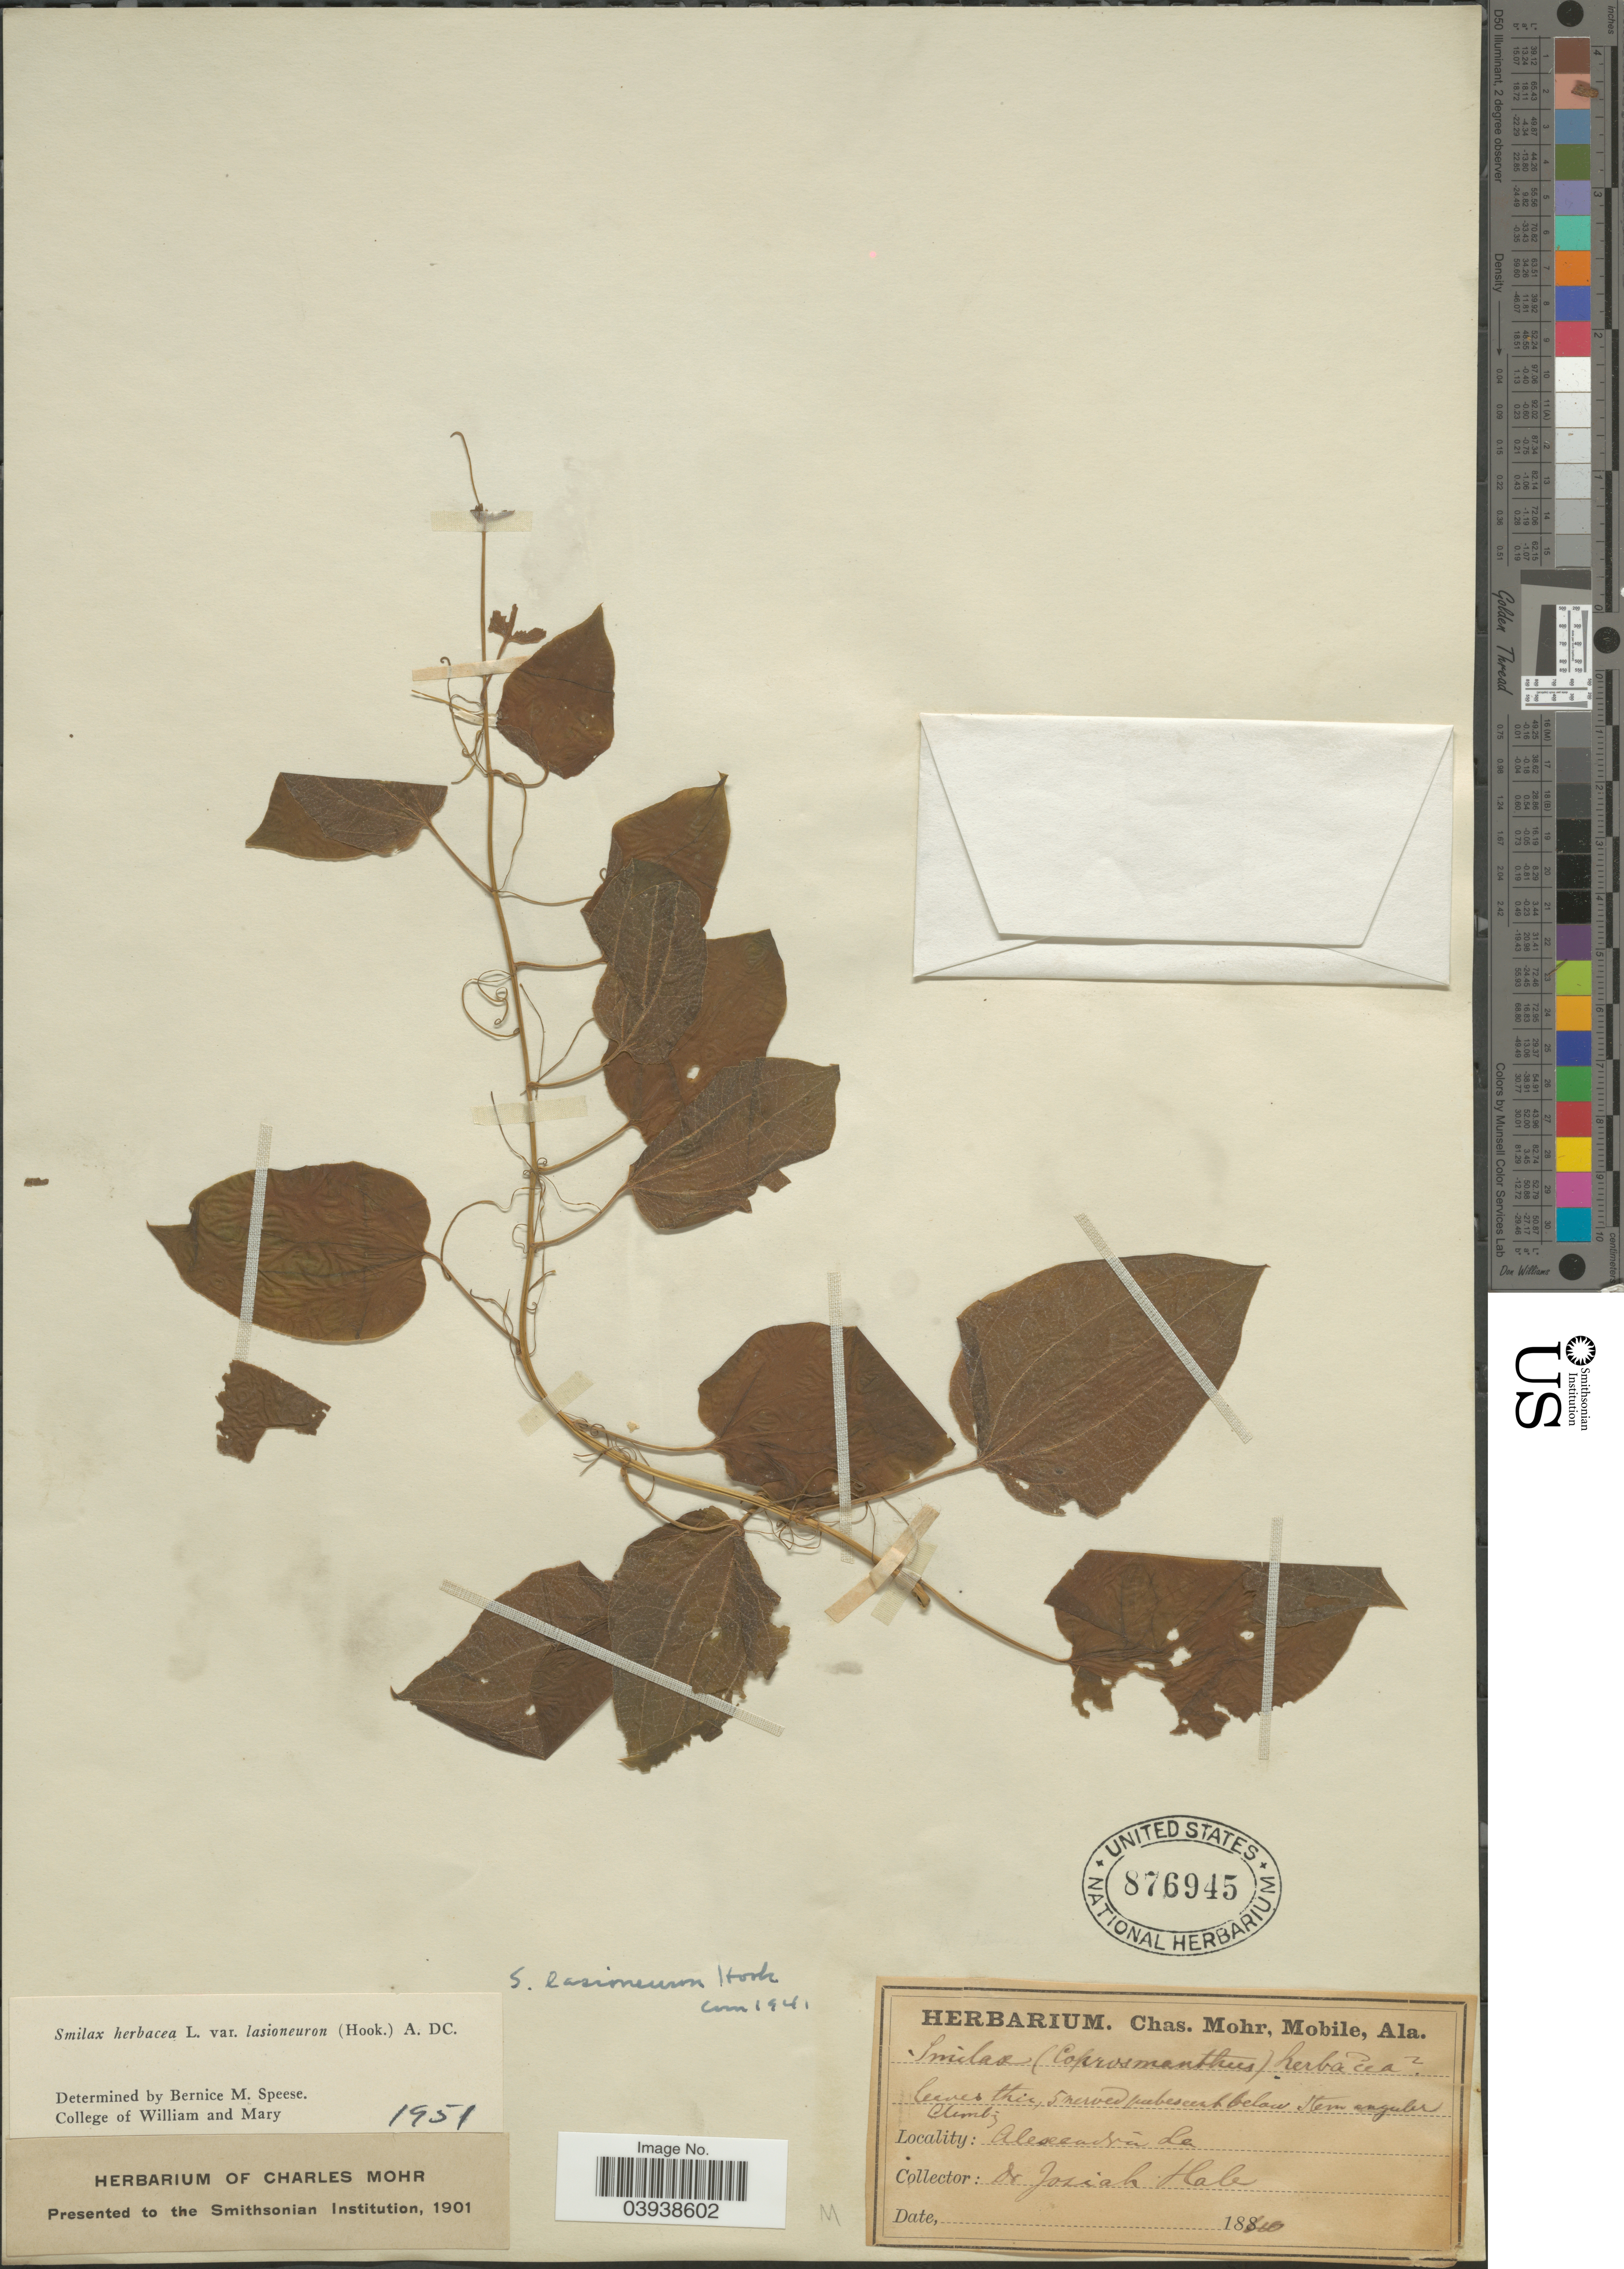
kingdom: Plantae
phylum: Tracheophyta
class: Liliopsida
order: Liliales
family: Smilacaceae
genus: Smilax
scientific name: Smilax herbacea var. lasioneuron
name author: (Hook.) A. DC.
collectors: Josiah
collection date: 1840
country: United States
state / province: Louisiana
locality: Alexandria.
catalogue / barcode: US 876945